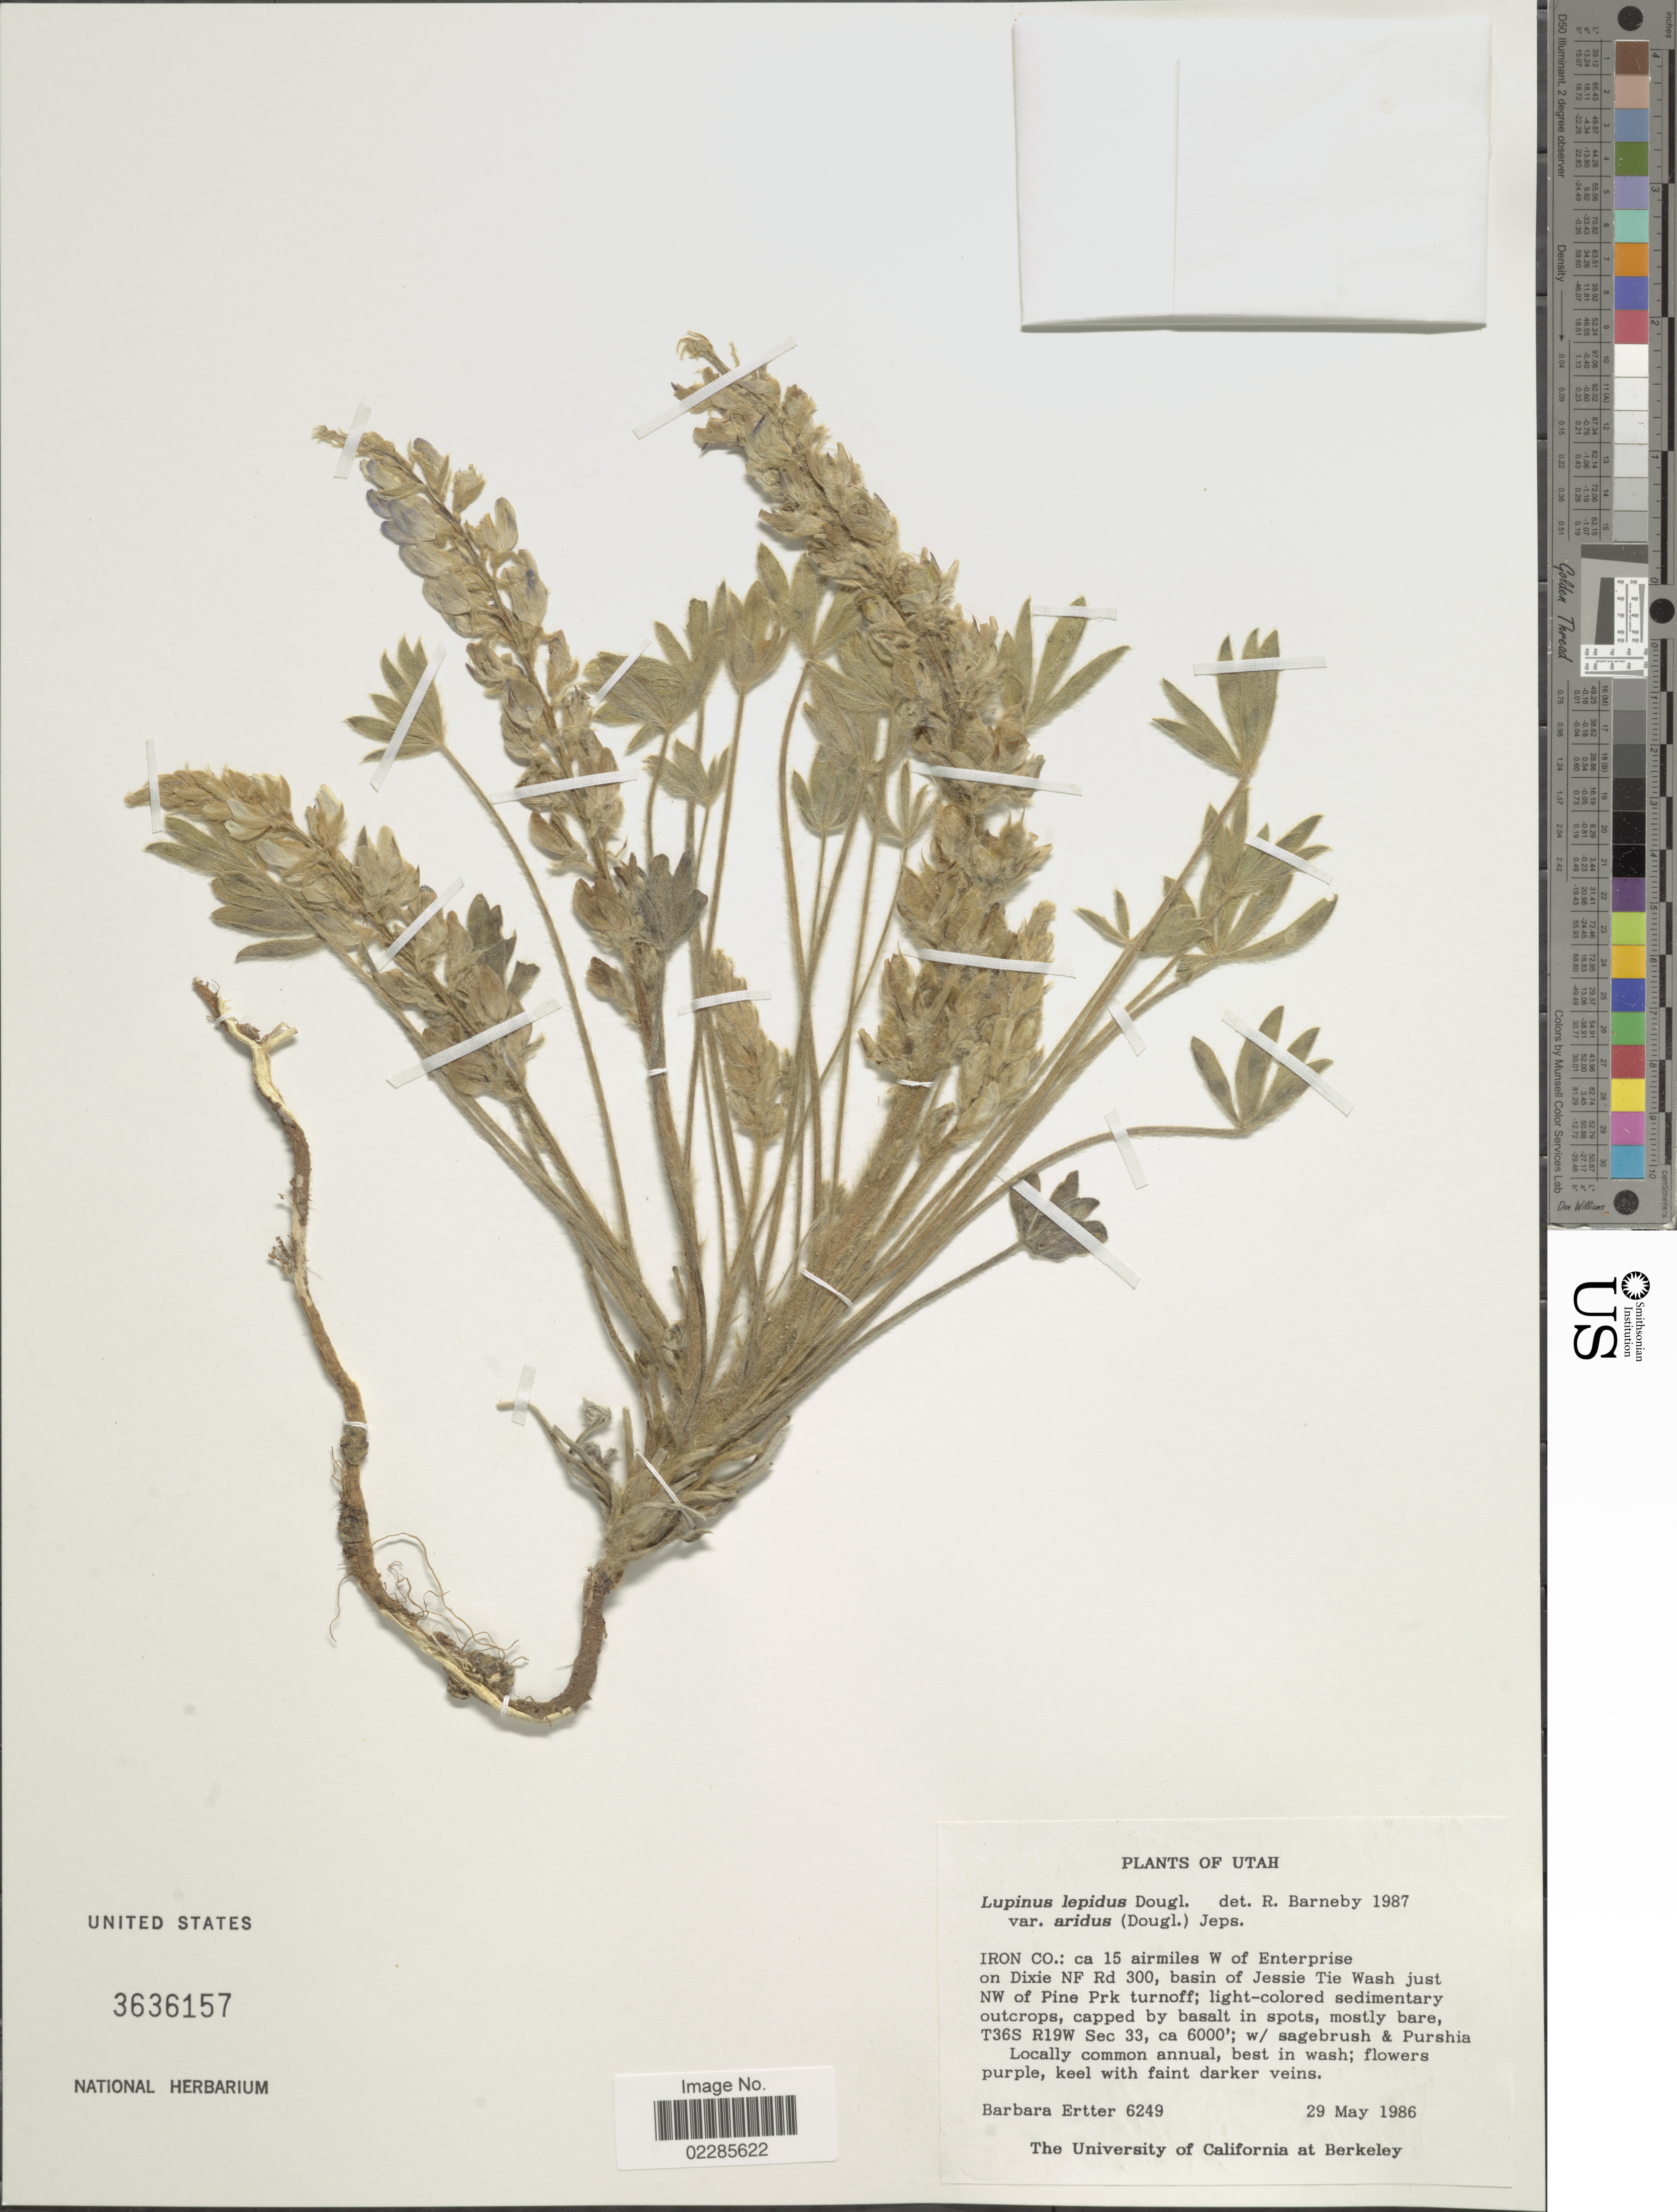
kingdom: Plantae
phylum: Tracheophyta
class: Magnoliopsida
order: Fabales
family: Fabaceae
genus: Lupinus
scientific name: Lupinus lepidus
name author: Douglas ex Lindl.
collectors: B. Ertter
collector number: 6249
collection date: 1986-05-29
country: United States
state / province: Utah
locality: Iron Co: ca 15 airmiles W of Enterprise on Dixie NF Rd 300, bain of Jessue Tie Wash just NW of Pine Prk turnoff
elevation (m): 1829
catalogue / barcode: US 3636157